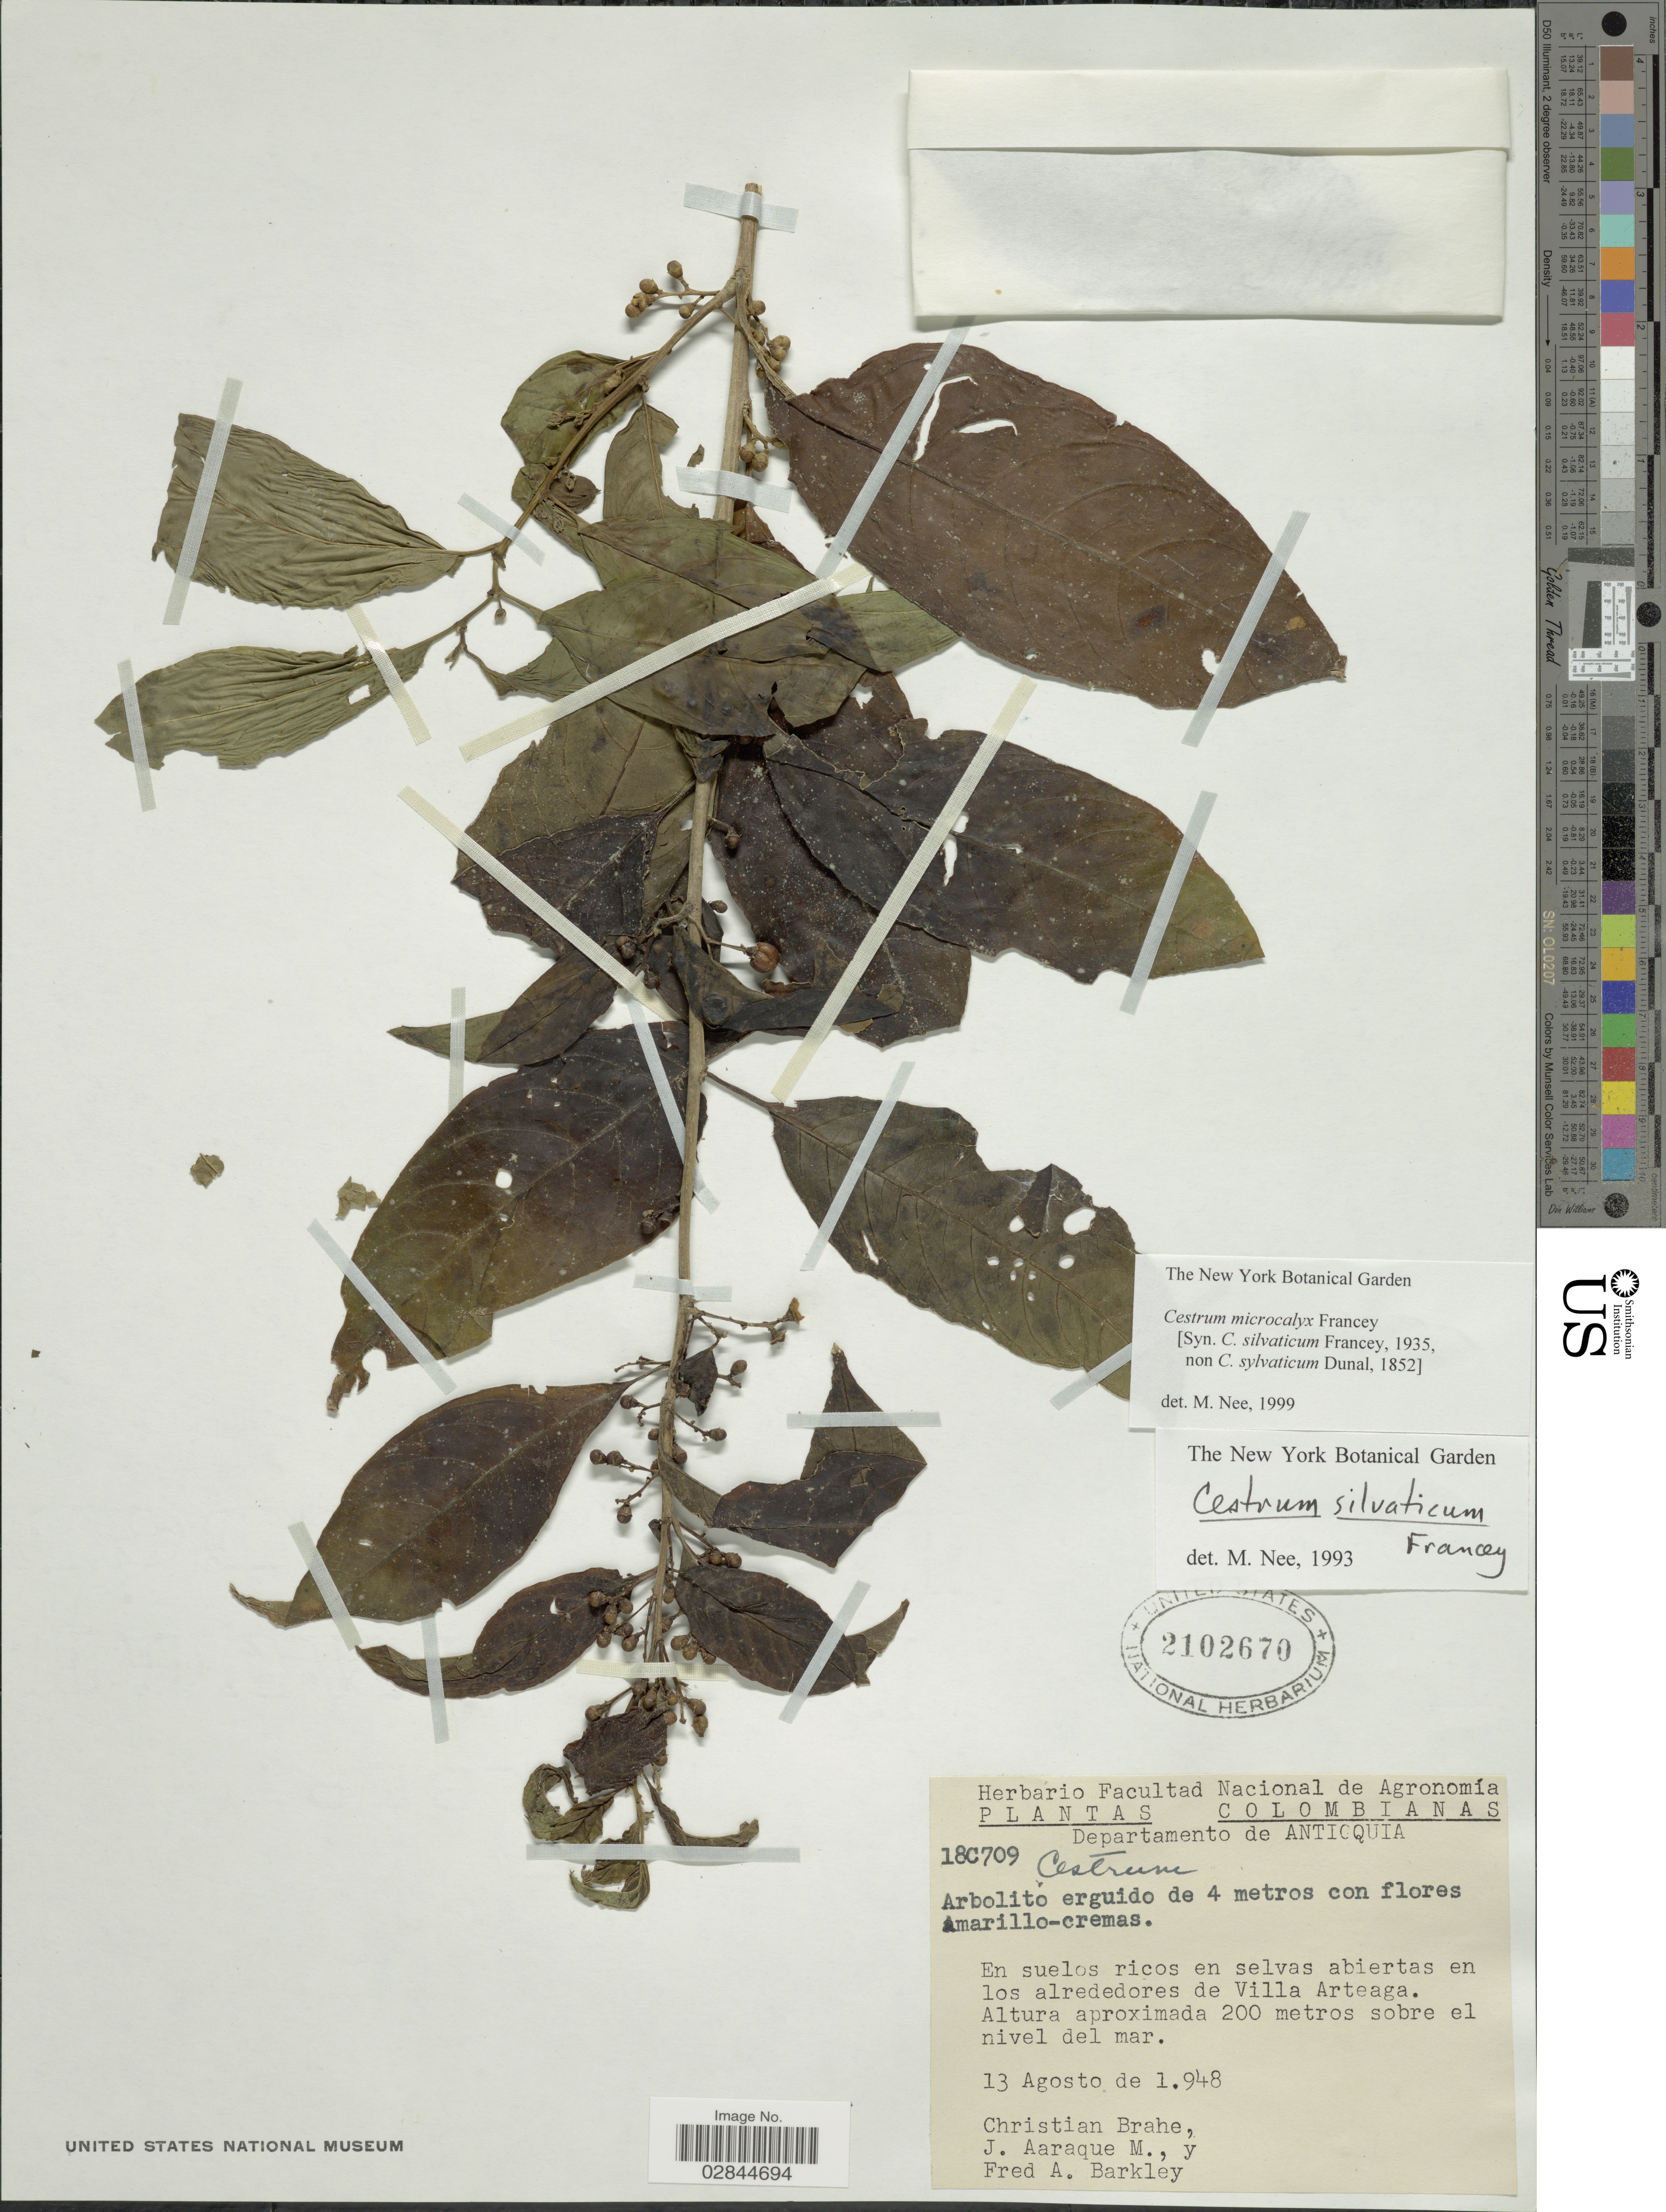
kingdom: Plantae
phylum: Tracheophyta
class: Magnoliopsida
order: Solanales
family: Solanaceae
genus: Cestrum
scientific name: Cestrum microcalyx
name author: Francey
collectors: C. Brahe, J. Araque Molina & F. A. Barkley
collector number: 18c709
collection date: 1948-08-13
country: Colombia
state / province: Antioquia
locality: Departamento de Antioquia. En suelos ricos en selvas abiertas en los alrededores de Villa Arteaga.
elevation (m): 200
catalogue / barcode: US 2102670